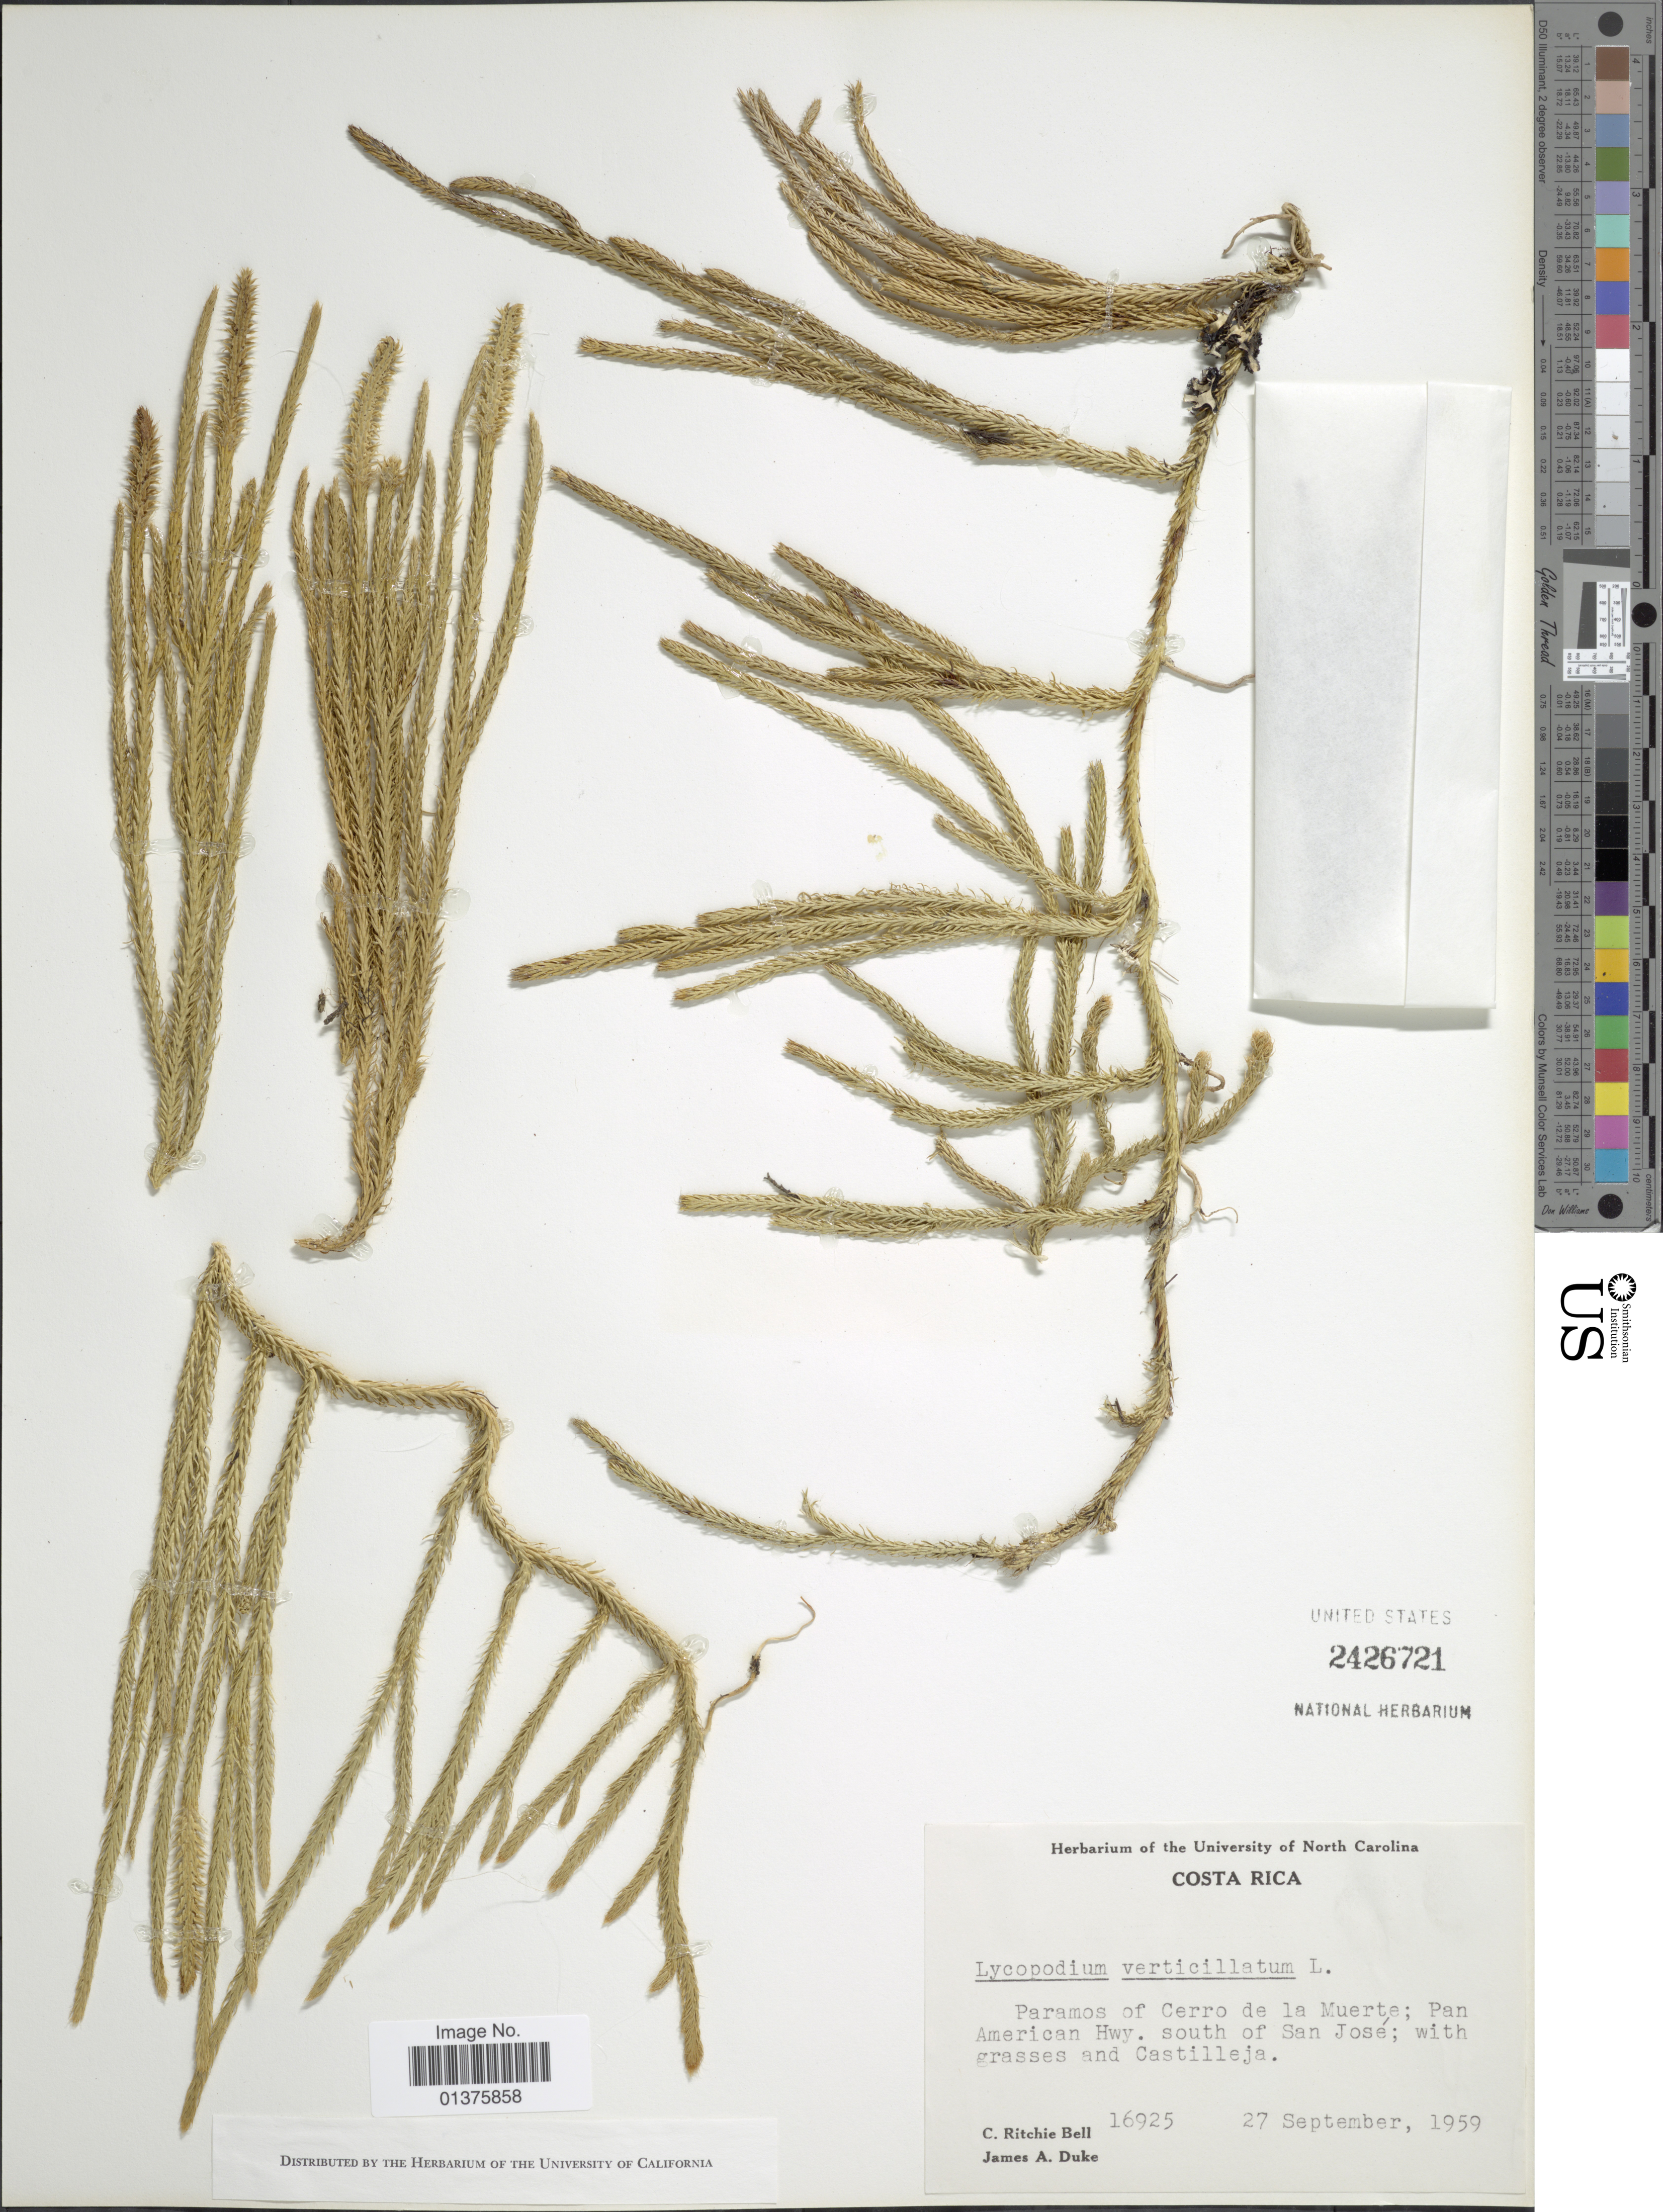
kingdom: Plantae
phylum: Tracheophyta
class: Lycopodiopsida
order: Lycopodiales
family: Lycopodiaceae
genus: Lycopodium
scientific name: Lycopodium clavatum subsp. contiguum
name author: (Klotzsch) B. Øllg.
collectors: C. R. Bell & J. A. Duke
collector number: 16925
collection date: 1959-09-27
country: Costa Rica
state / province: San José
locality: Paramos of Cerro de la Muerte; Pan American Hwy. south of San José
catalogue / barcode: US 2426721